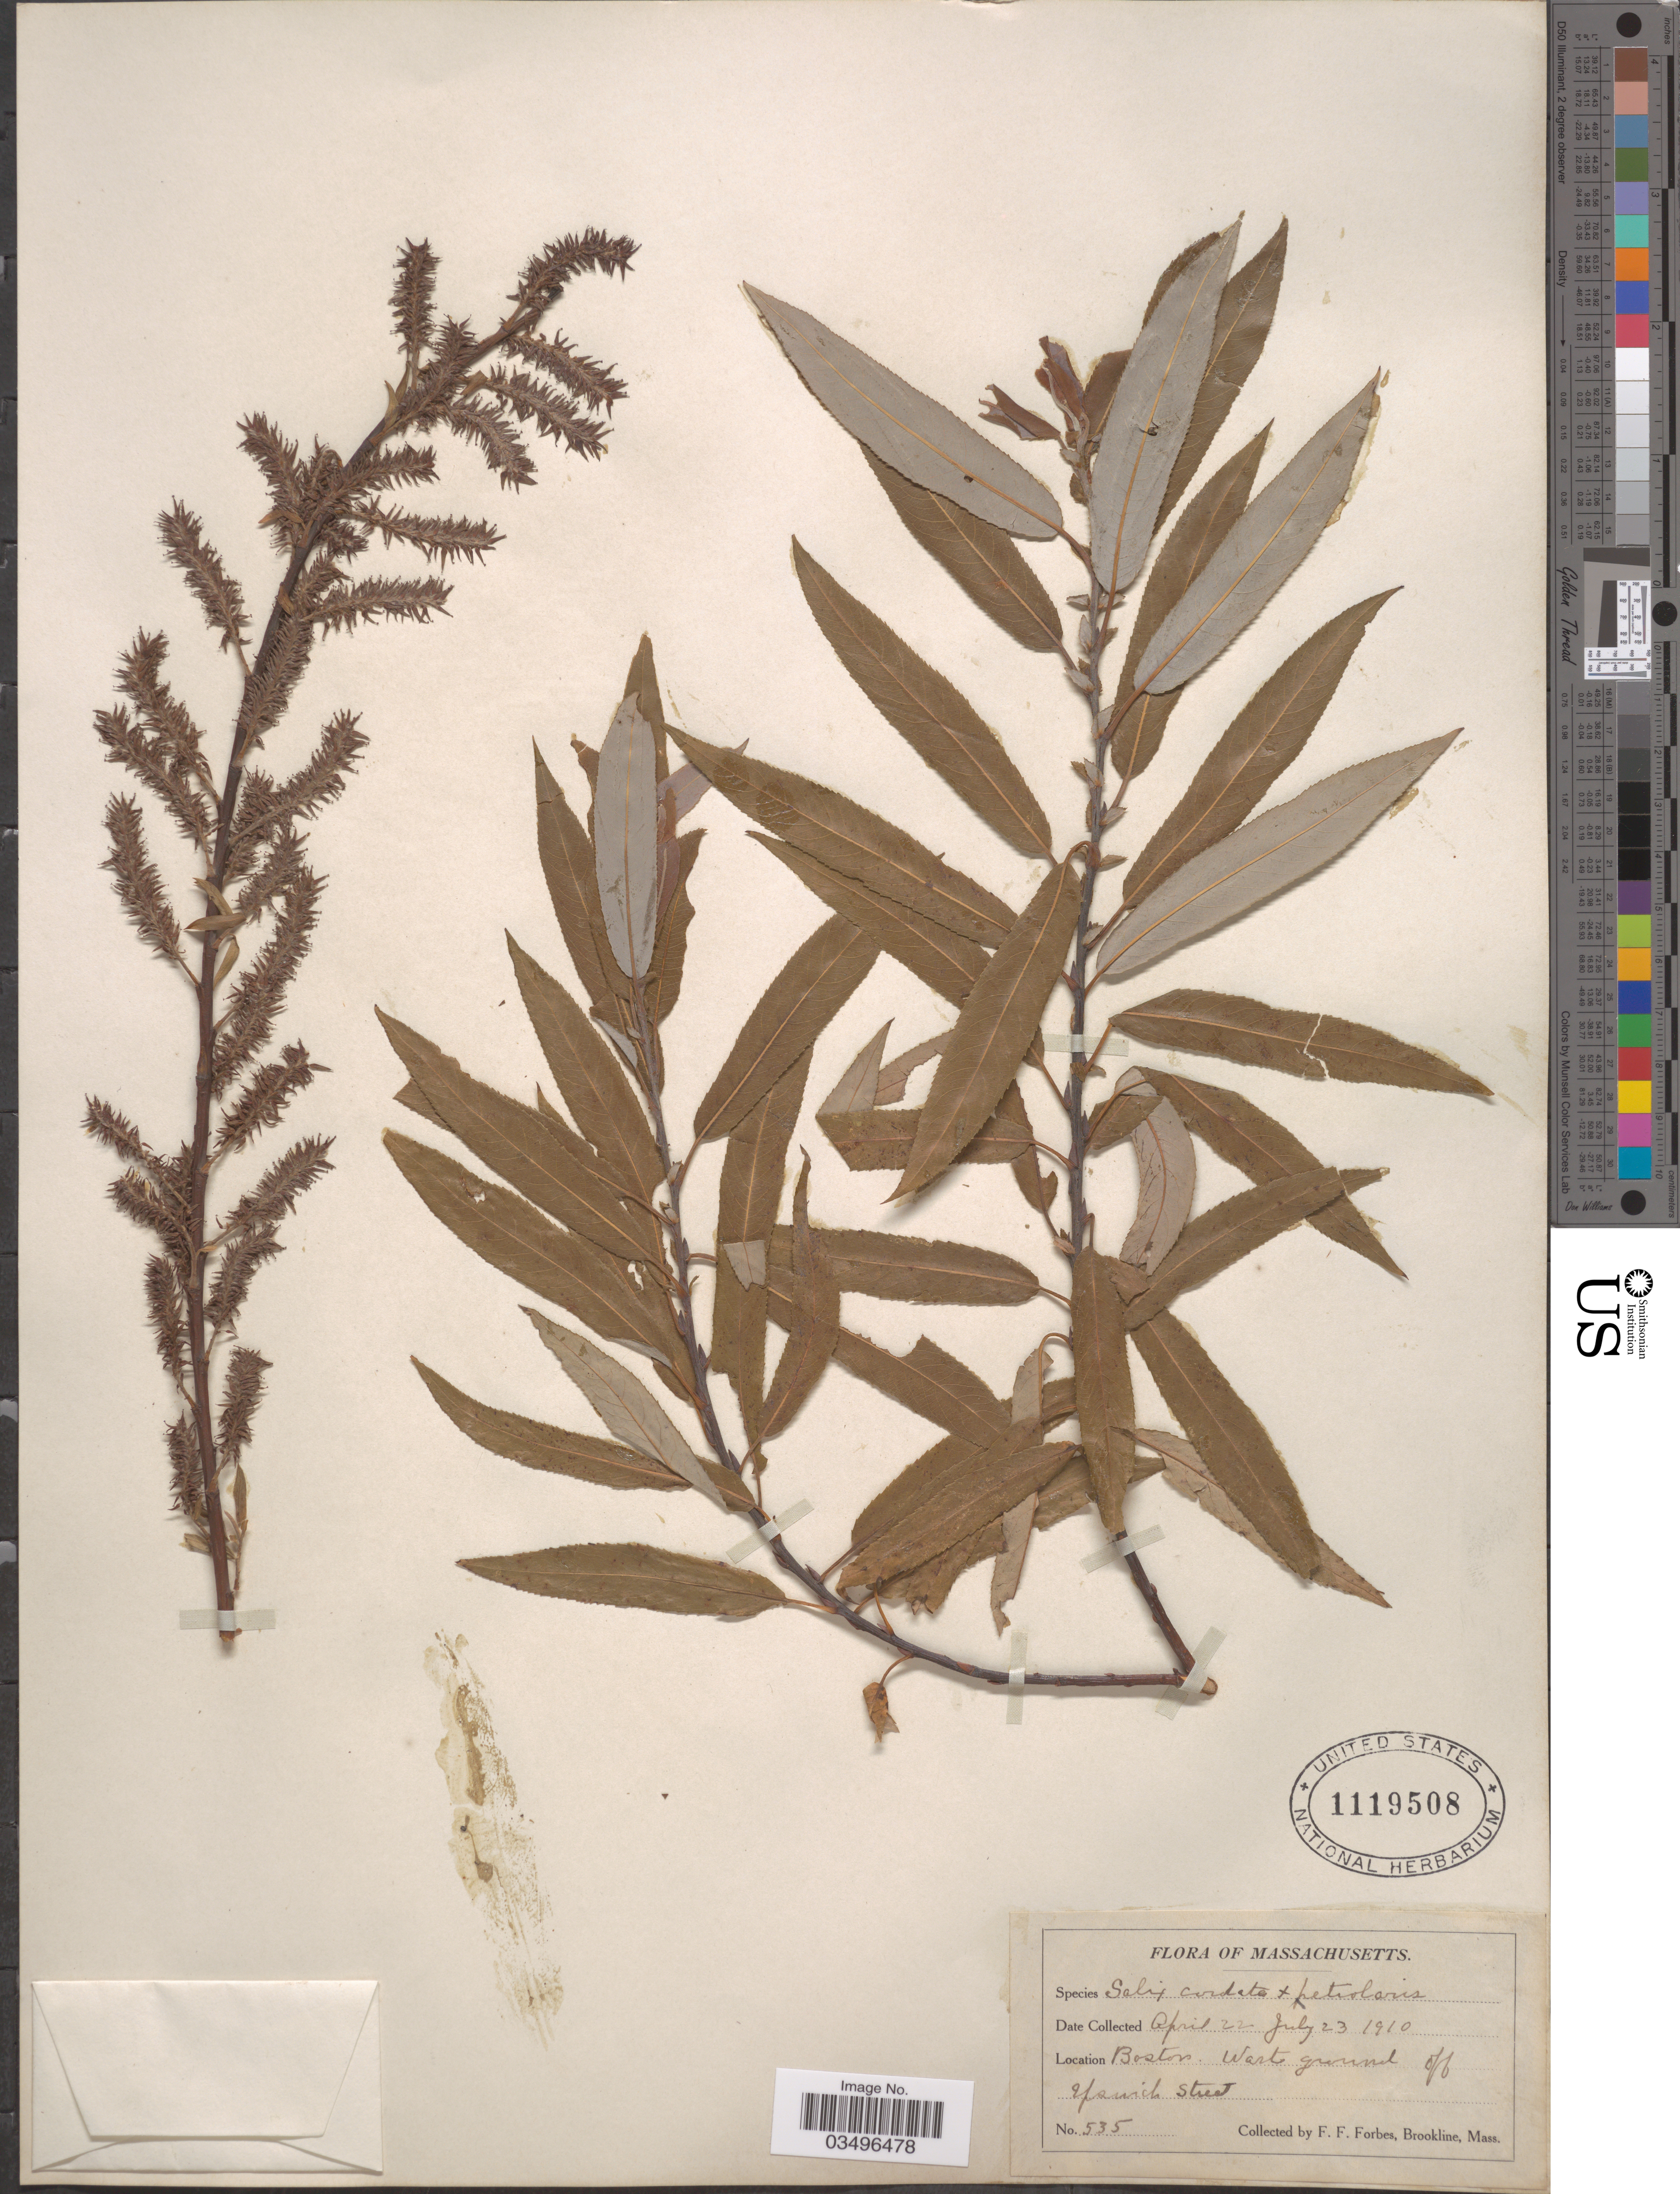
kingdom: Plantae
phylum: Tracheophyta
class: Magnoliopsida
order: Malpighiales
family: Salicaceae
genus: Salix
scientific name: Salix cordata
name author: Michx.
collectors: F. Forbes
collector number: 535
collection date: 1910-04-22/1910-07-23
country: United States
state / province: Massachusetts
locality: Boston. Waste ground off Ipswich Street.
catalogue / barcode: US 1119508